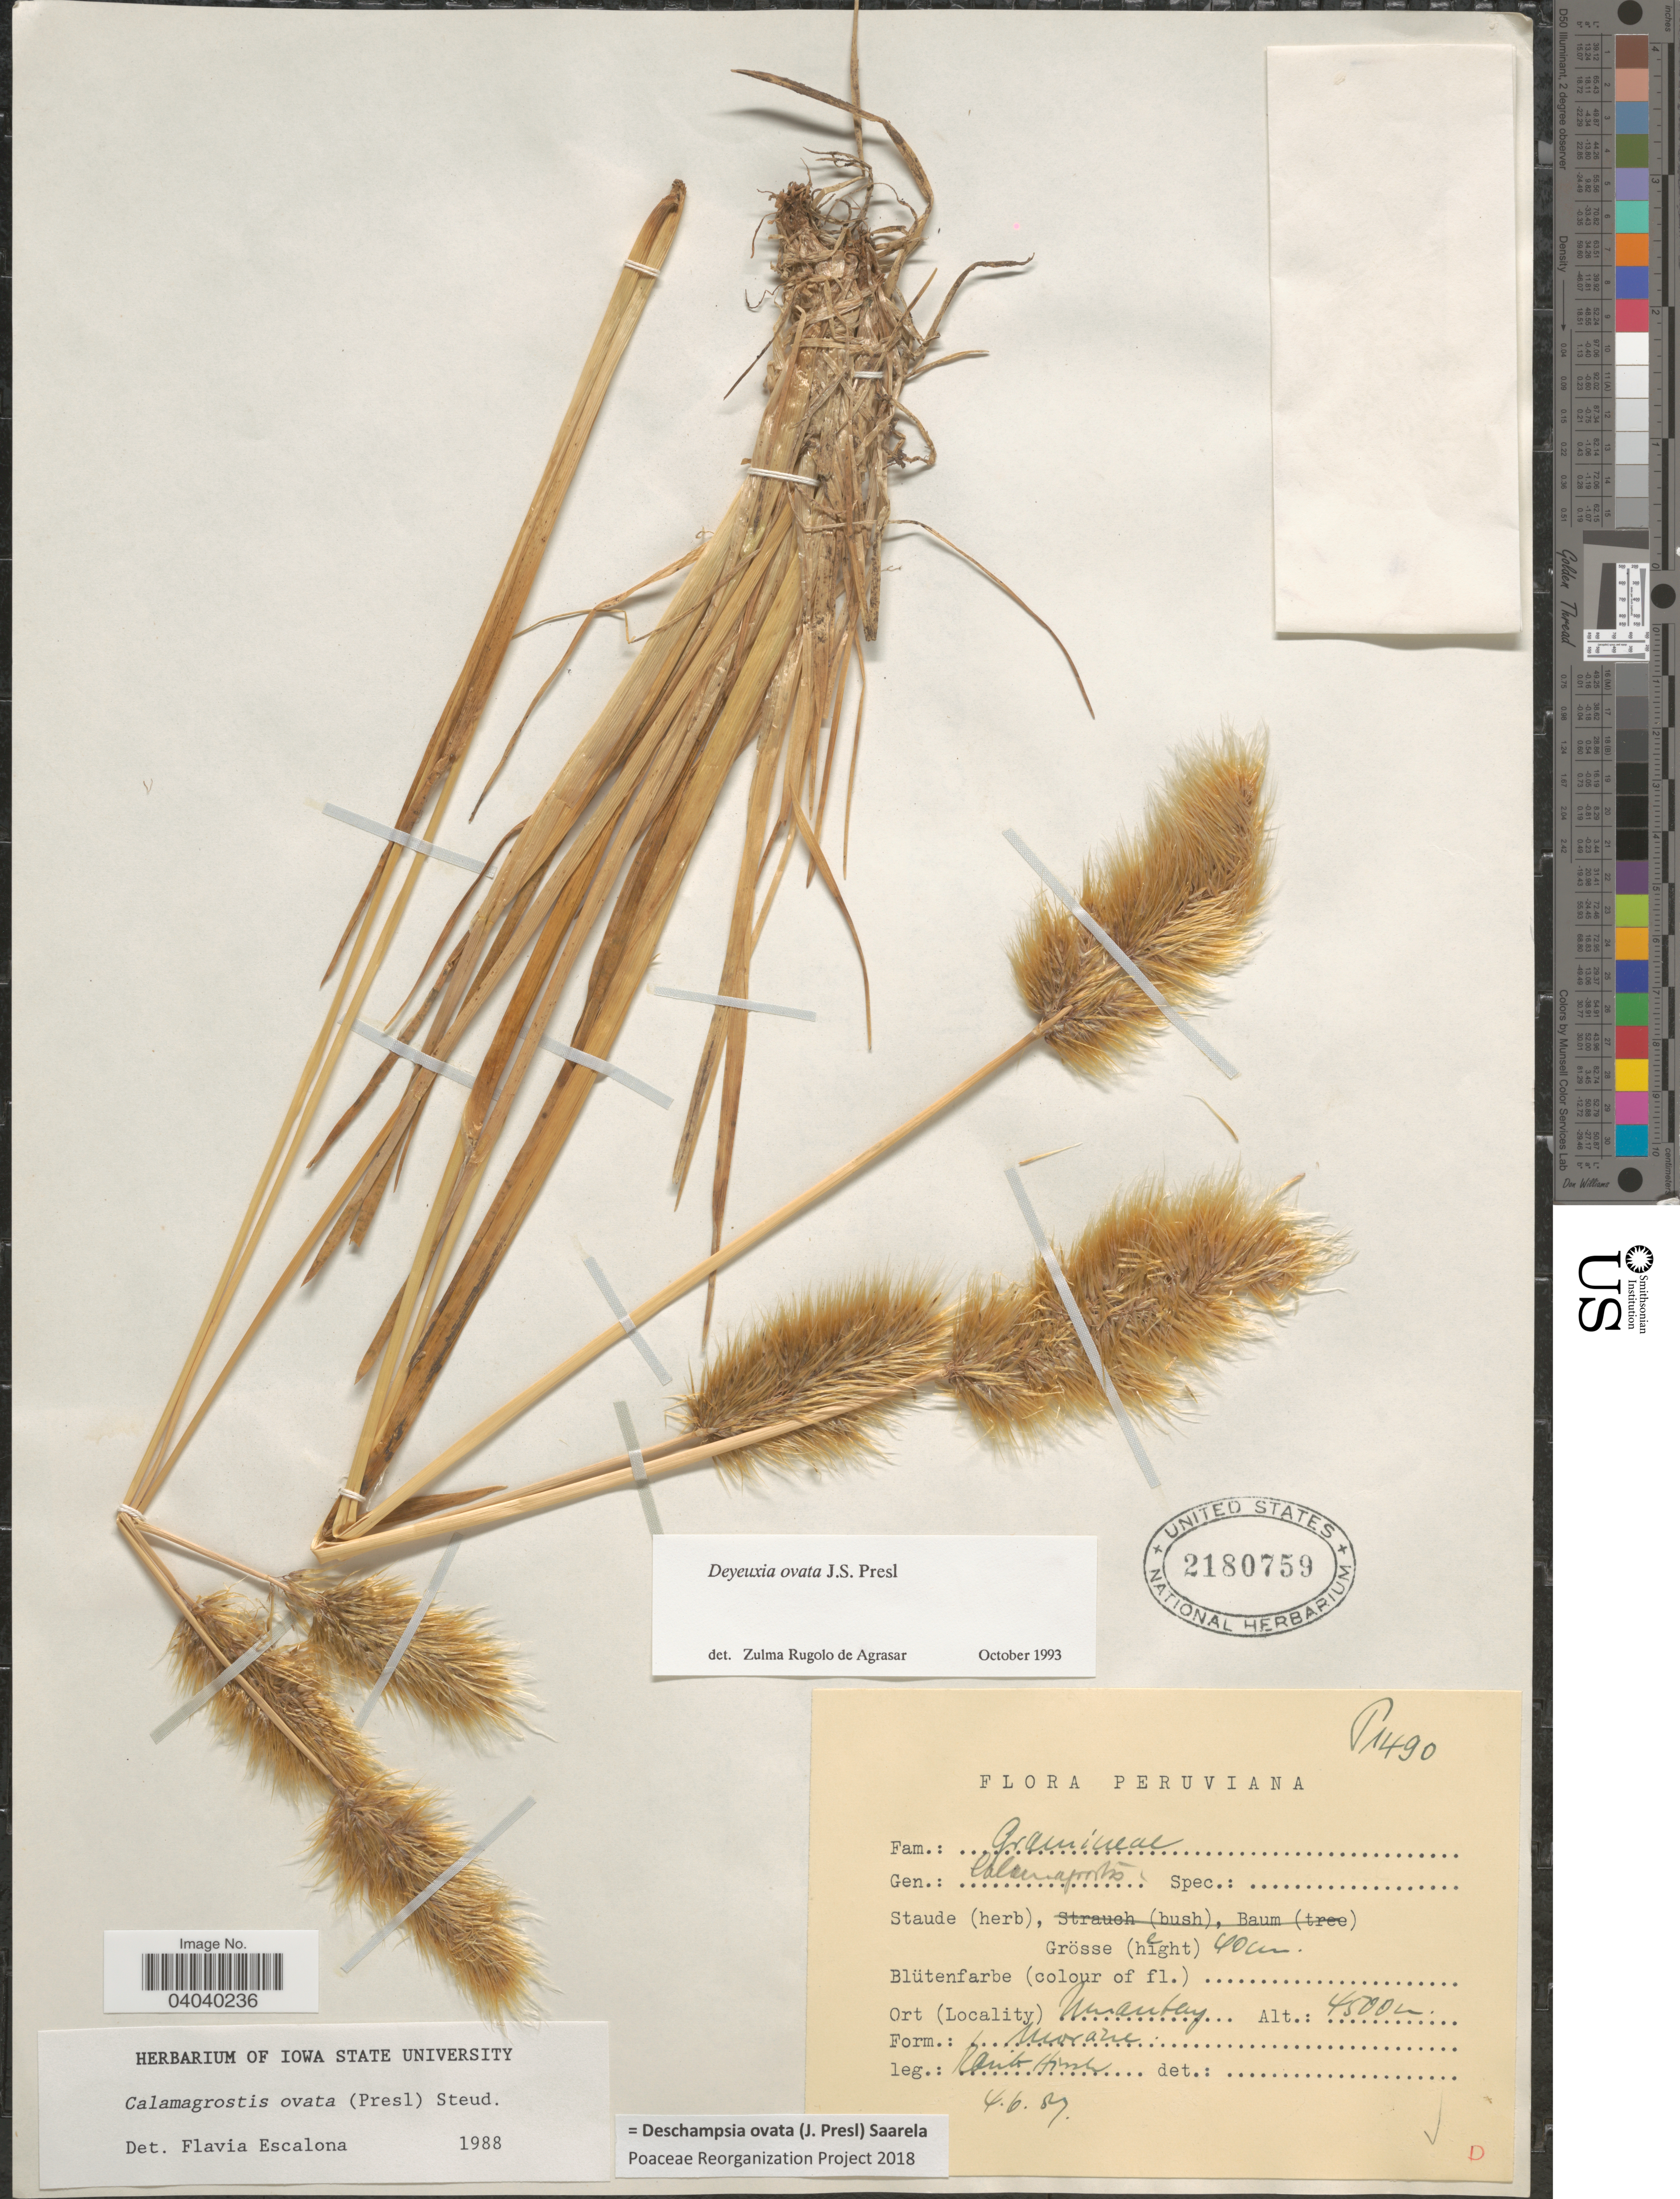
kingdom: Plantae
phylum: Tracheophyta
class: Liliopsida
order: Poales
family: Poaceae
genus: Deschampsia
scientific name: Deschampsia ovata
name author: (J. Presl) Saarela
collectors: W. Rauh & G. Hirsch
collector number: P1490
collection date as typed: Transcribed d/m/y: 4/6/54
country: Peru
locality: Umantay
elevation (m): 4500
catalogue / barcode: US 2180759